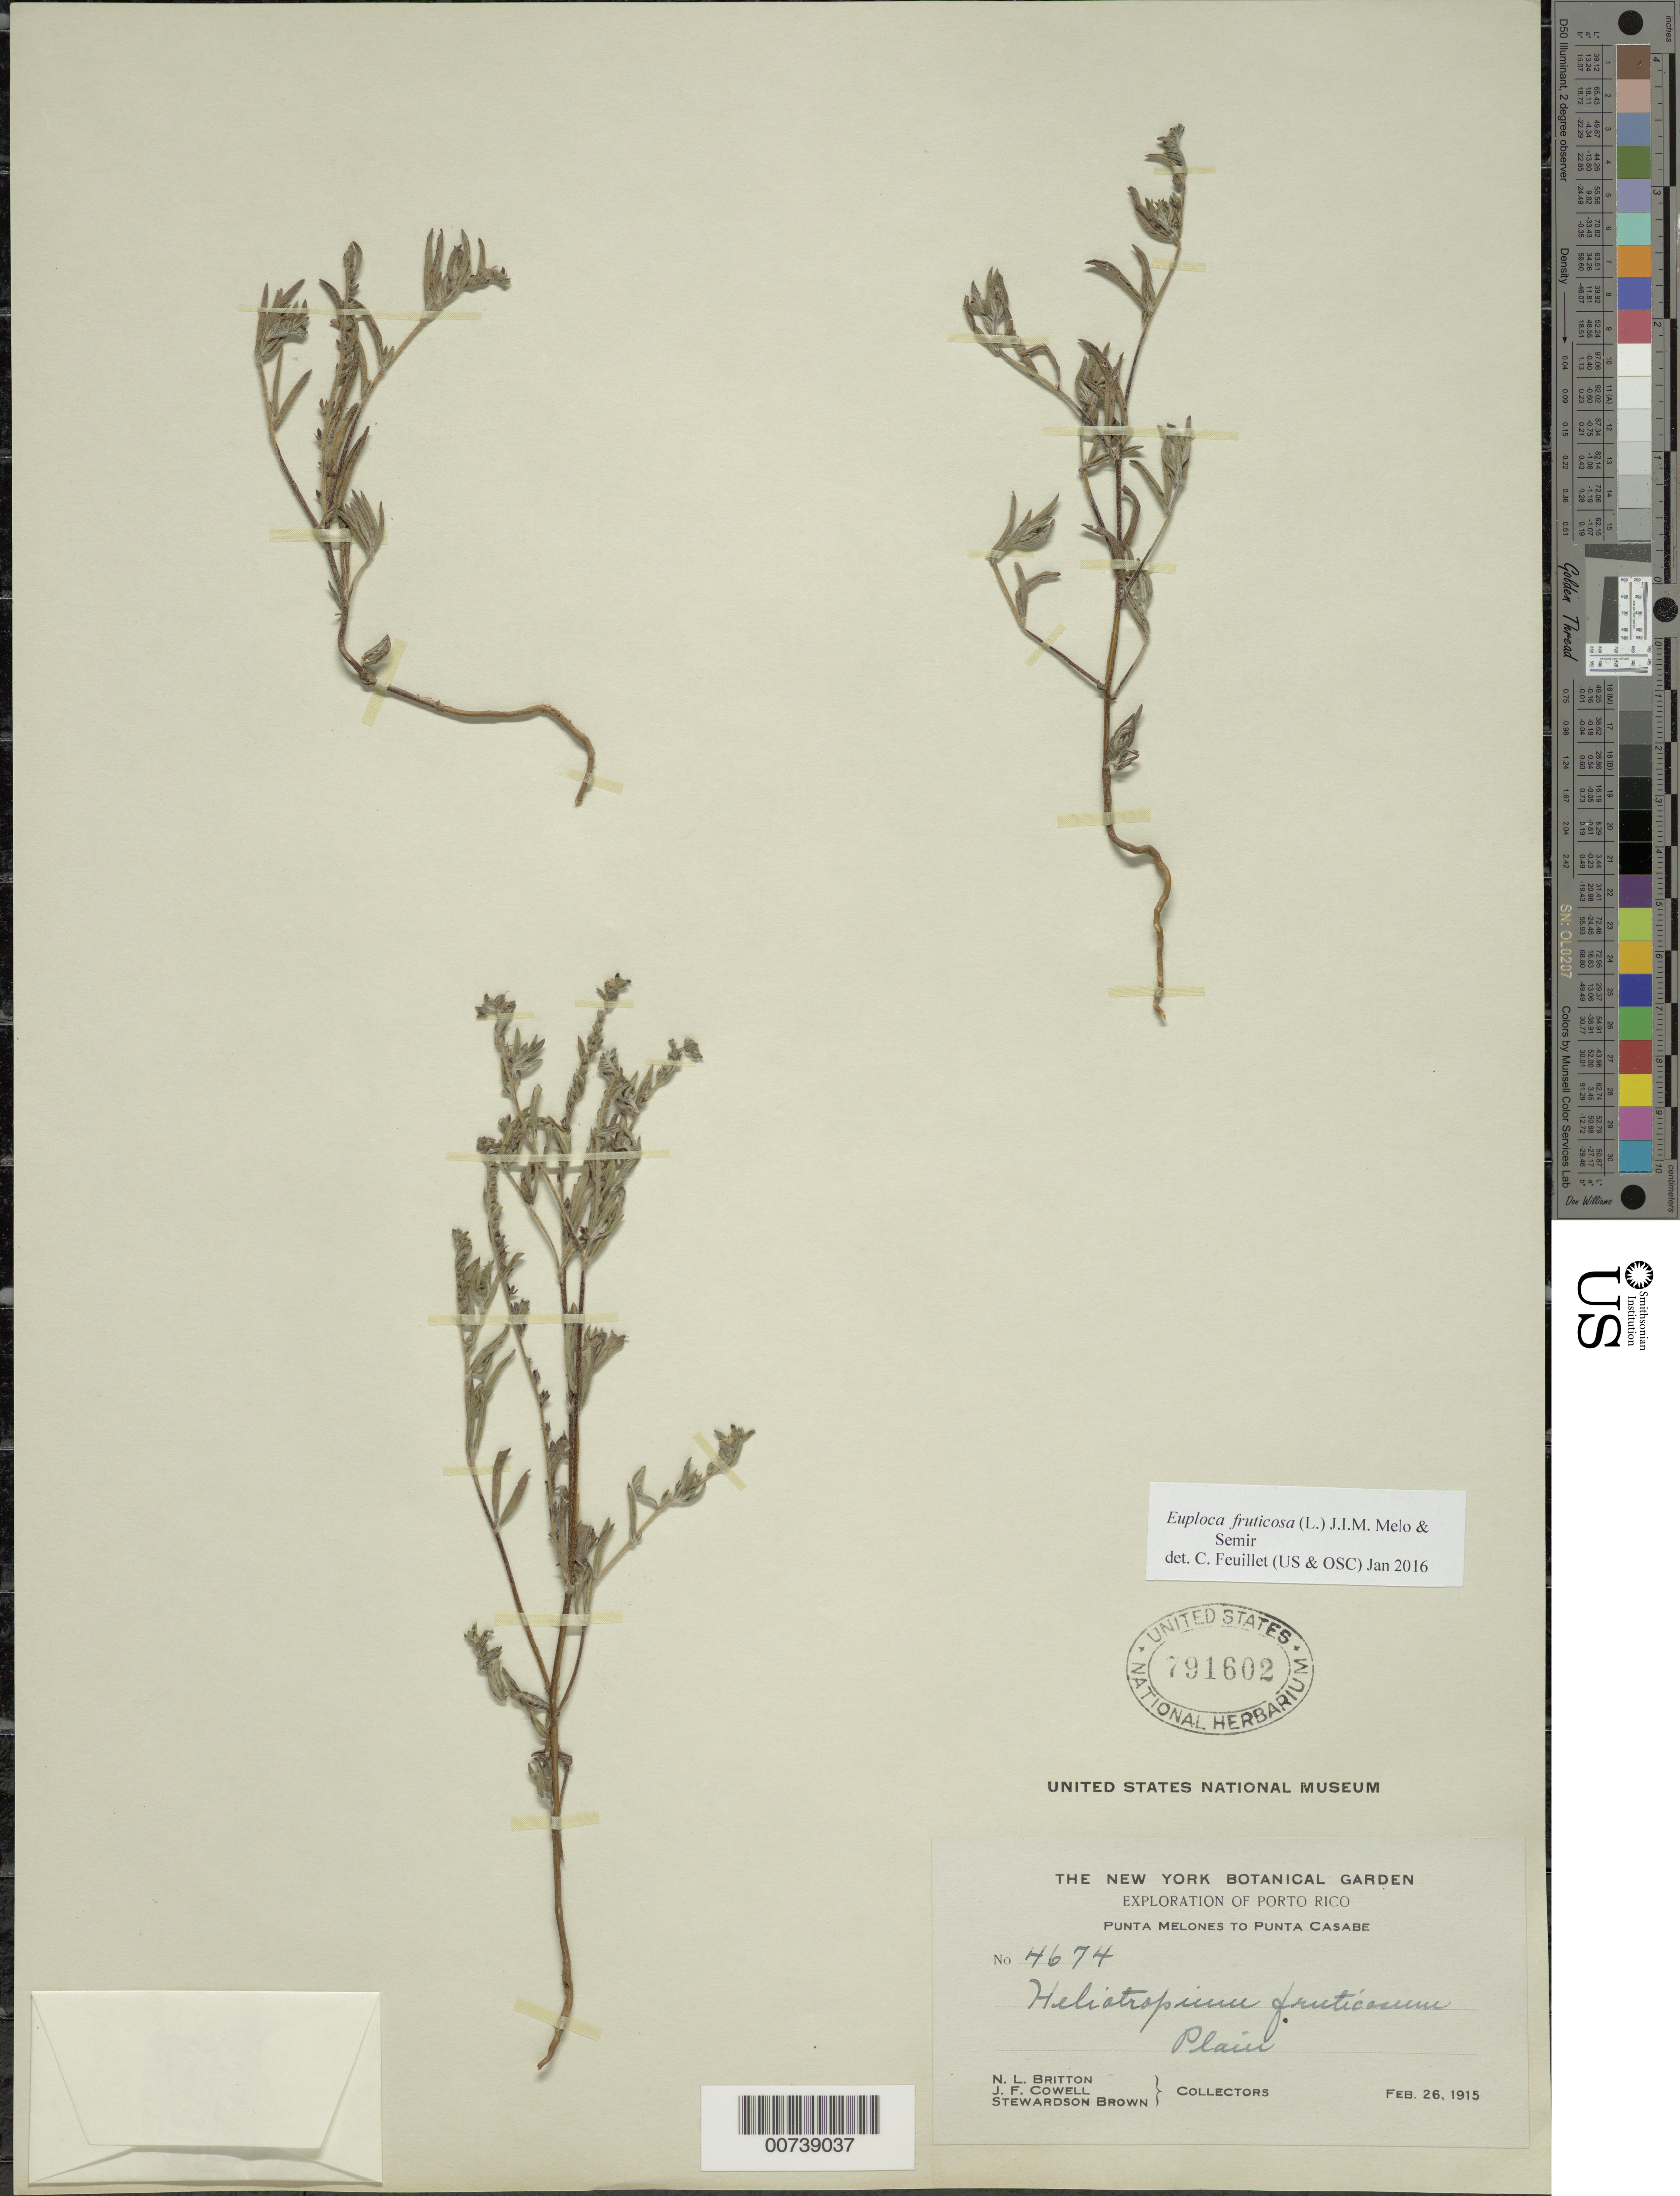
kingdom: Plantae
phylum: Tracheophyta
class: Magnoliopsida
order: Boraginales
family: Heliotropiaceae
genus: Euploca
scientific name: Euploca fruticosa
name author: (L.) J.I.M. Melo & Semir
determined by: Feuillet, C.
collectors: N. Britton, N. Cowell & S. Brown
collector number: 4674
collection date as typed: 26 Feb 1915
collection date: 1915-02-26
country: Puerto Rico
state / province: Cabo Rojo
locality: Punta Melones to Punta Casabe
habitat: Plain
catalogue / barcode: US 791602